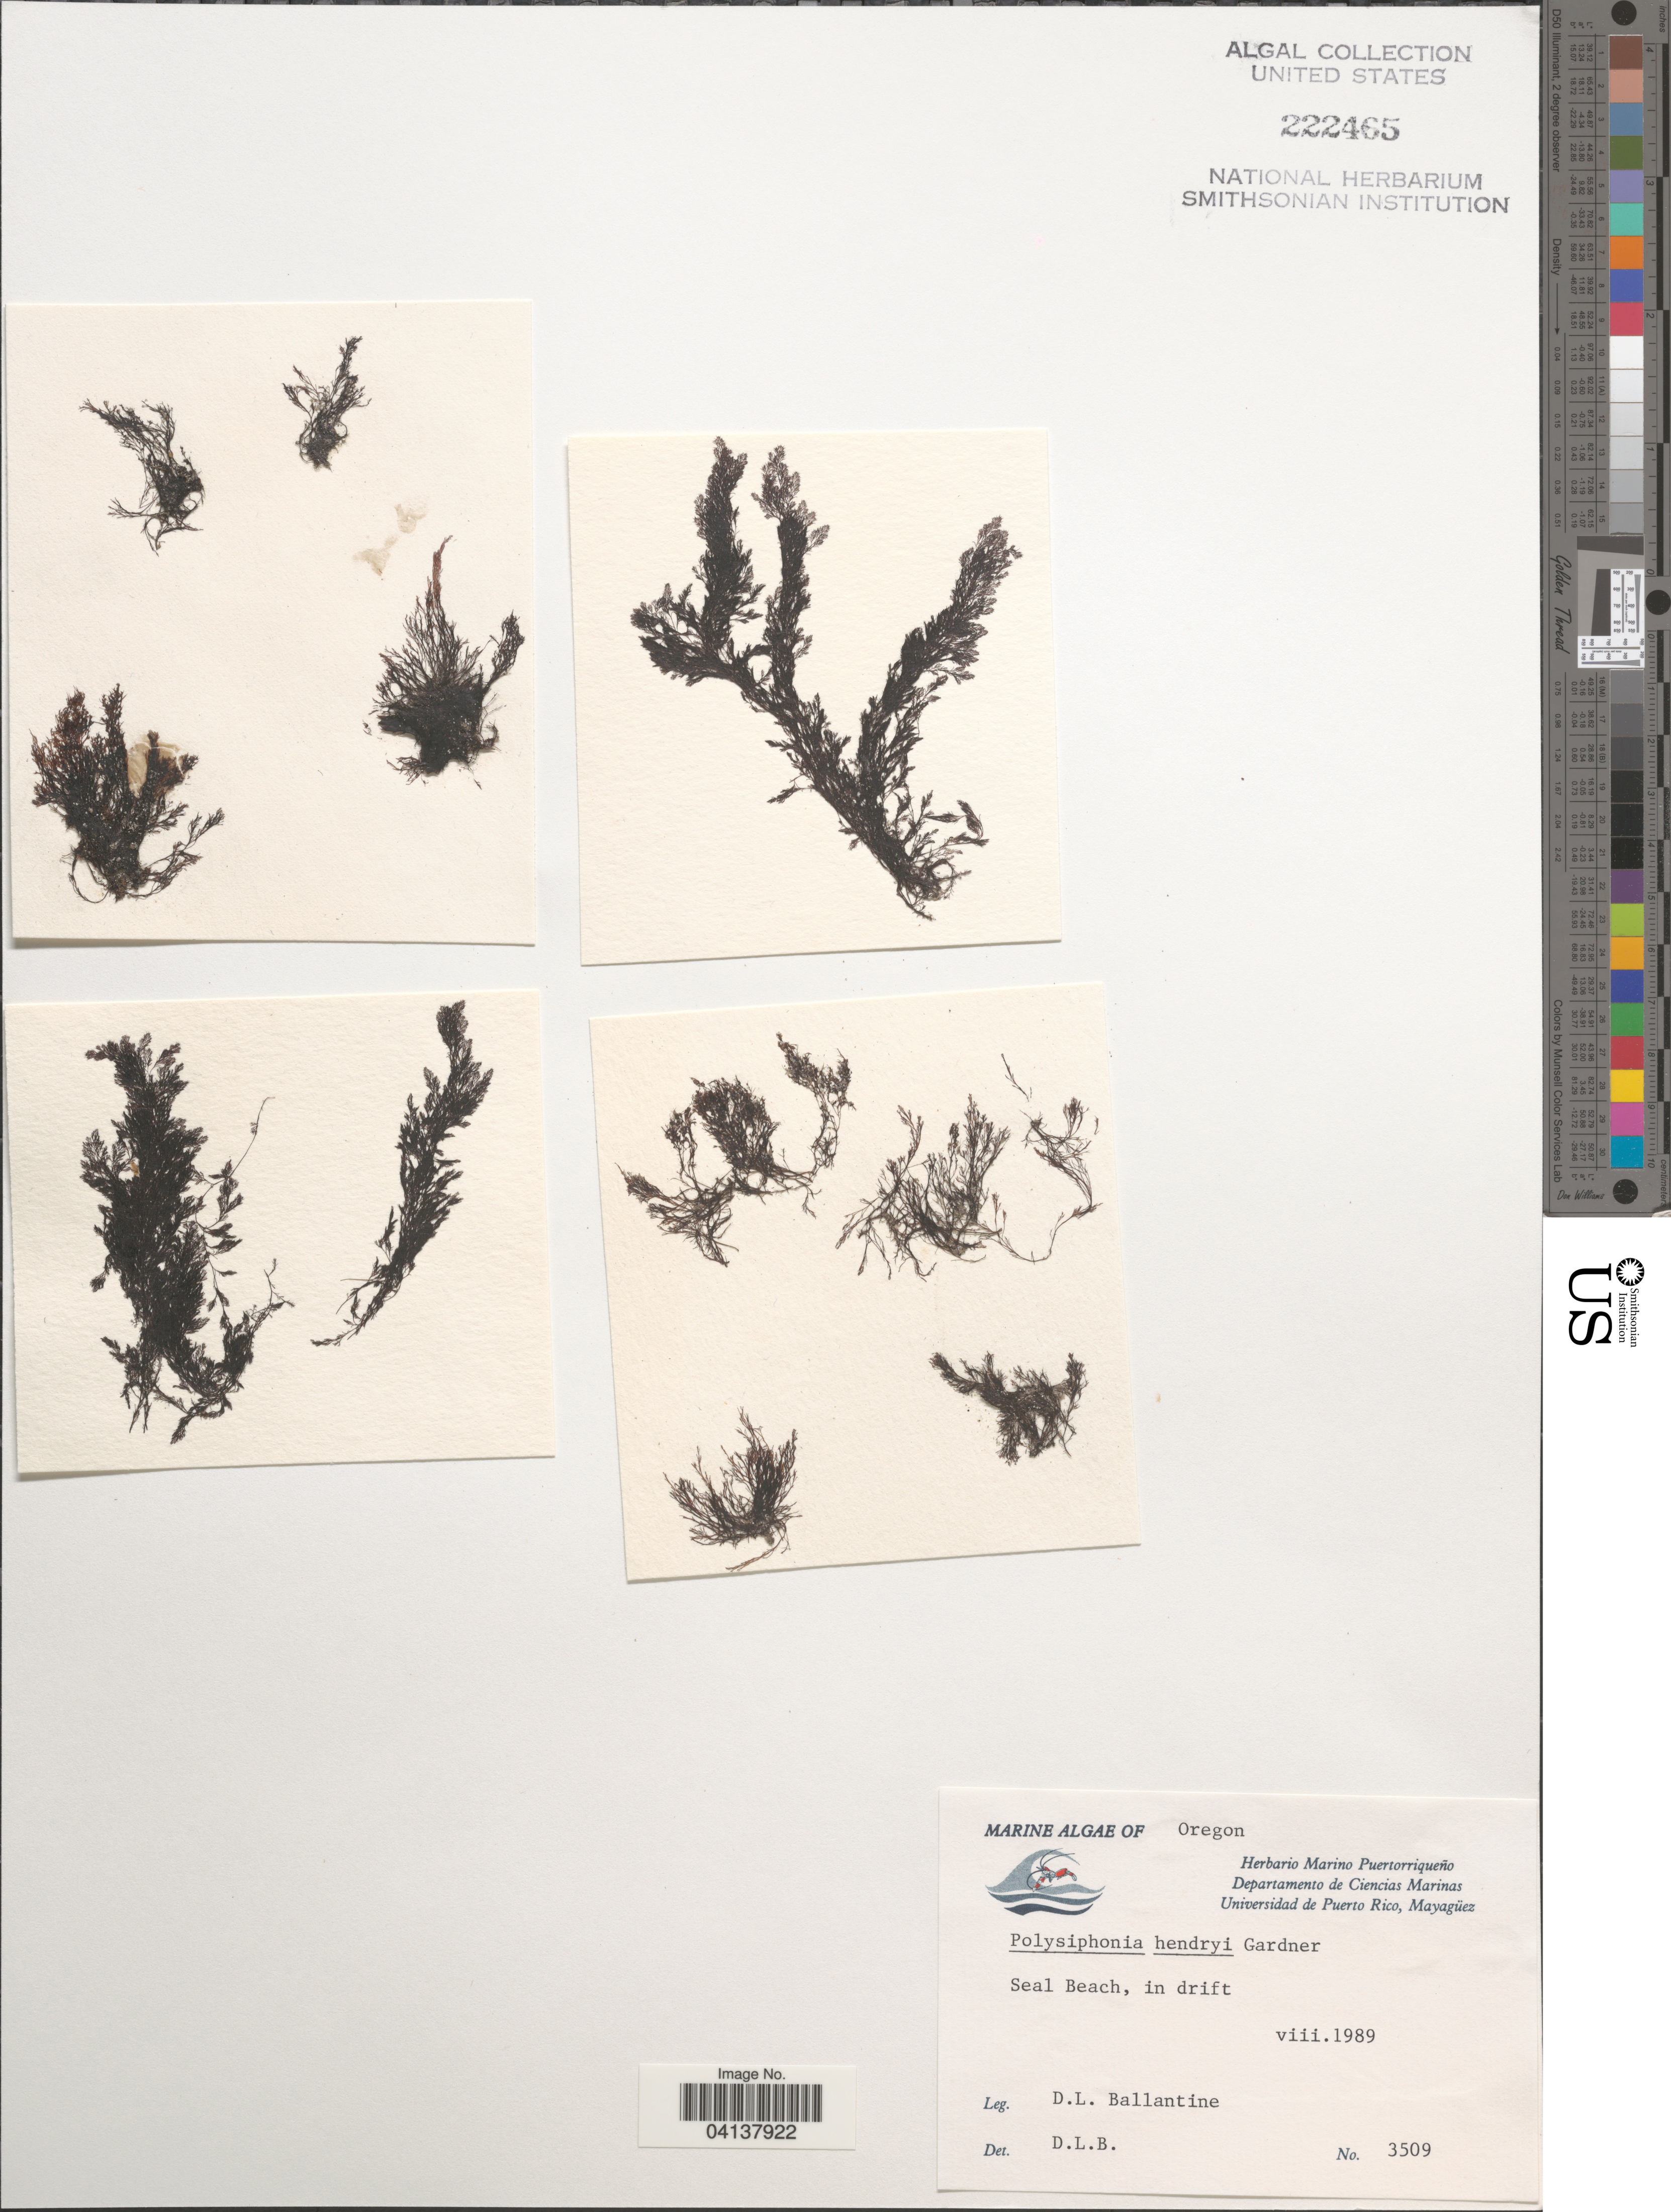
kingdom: Plantae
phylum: Rhodophyta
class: Florideophyceae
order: Ceramiales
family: Rhodomelaceae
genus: Polysiphonia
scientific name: Polysiphonia hendryi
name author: N.L. Gardner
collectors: D.L. Ballantine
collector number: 3509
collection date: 1989-08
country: United States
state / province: Oregon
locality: Seal Beach, in drift.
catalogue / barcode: US 222465